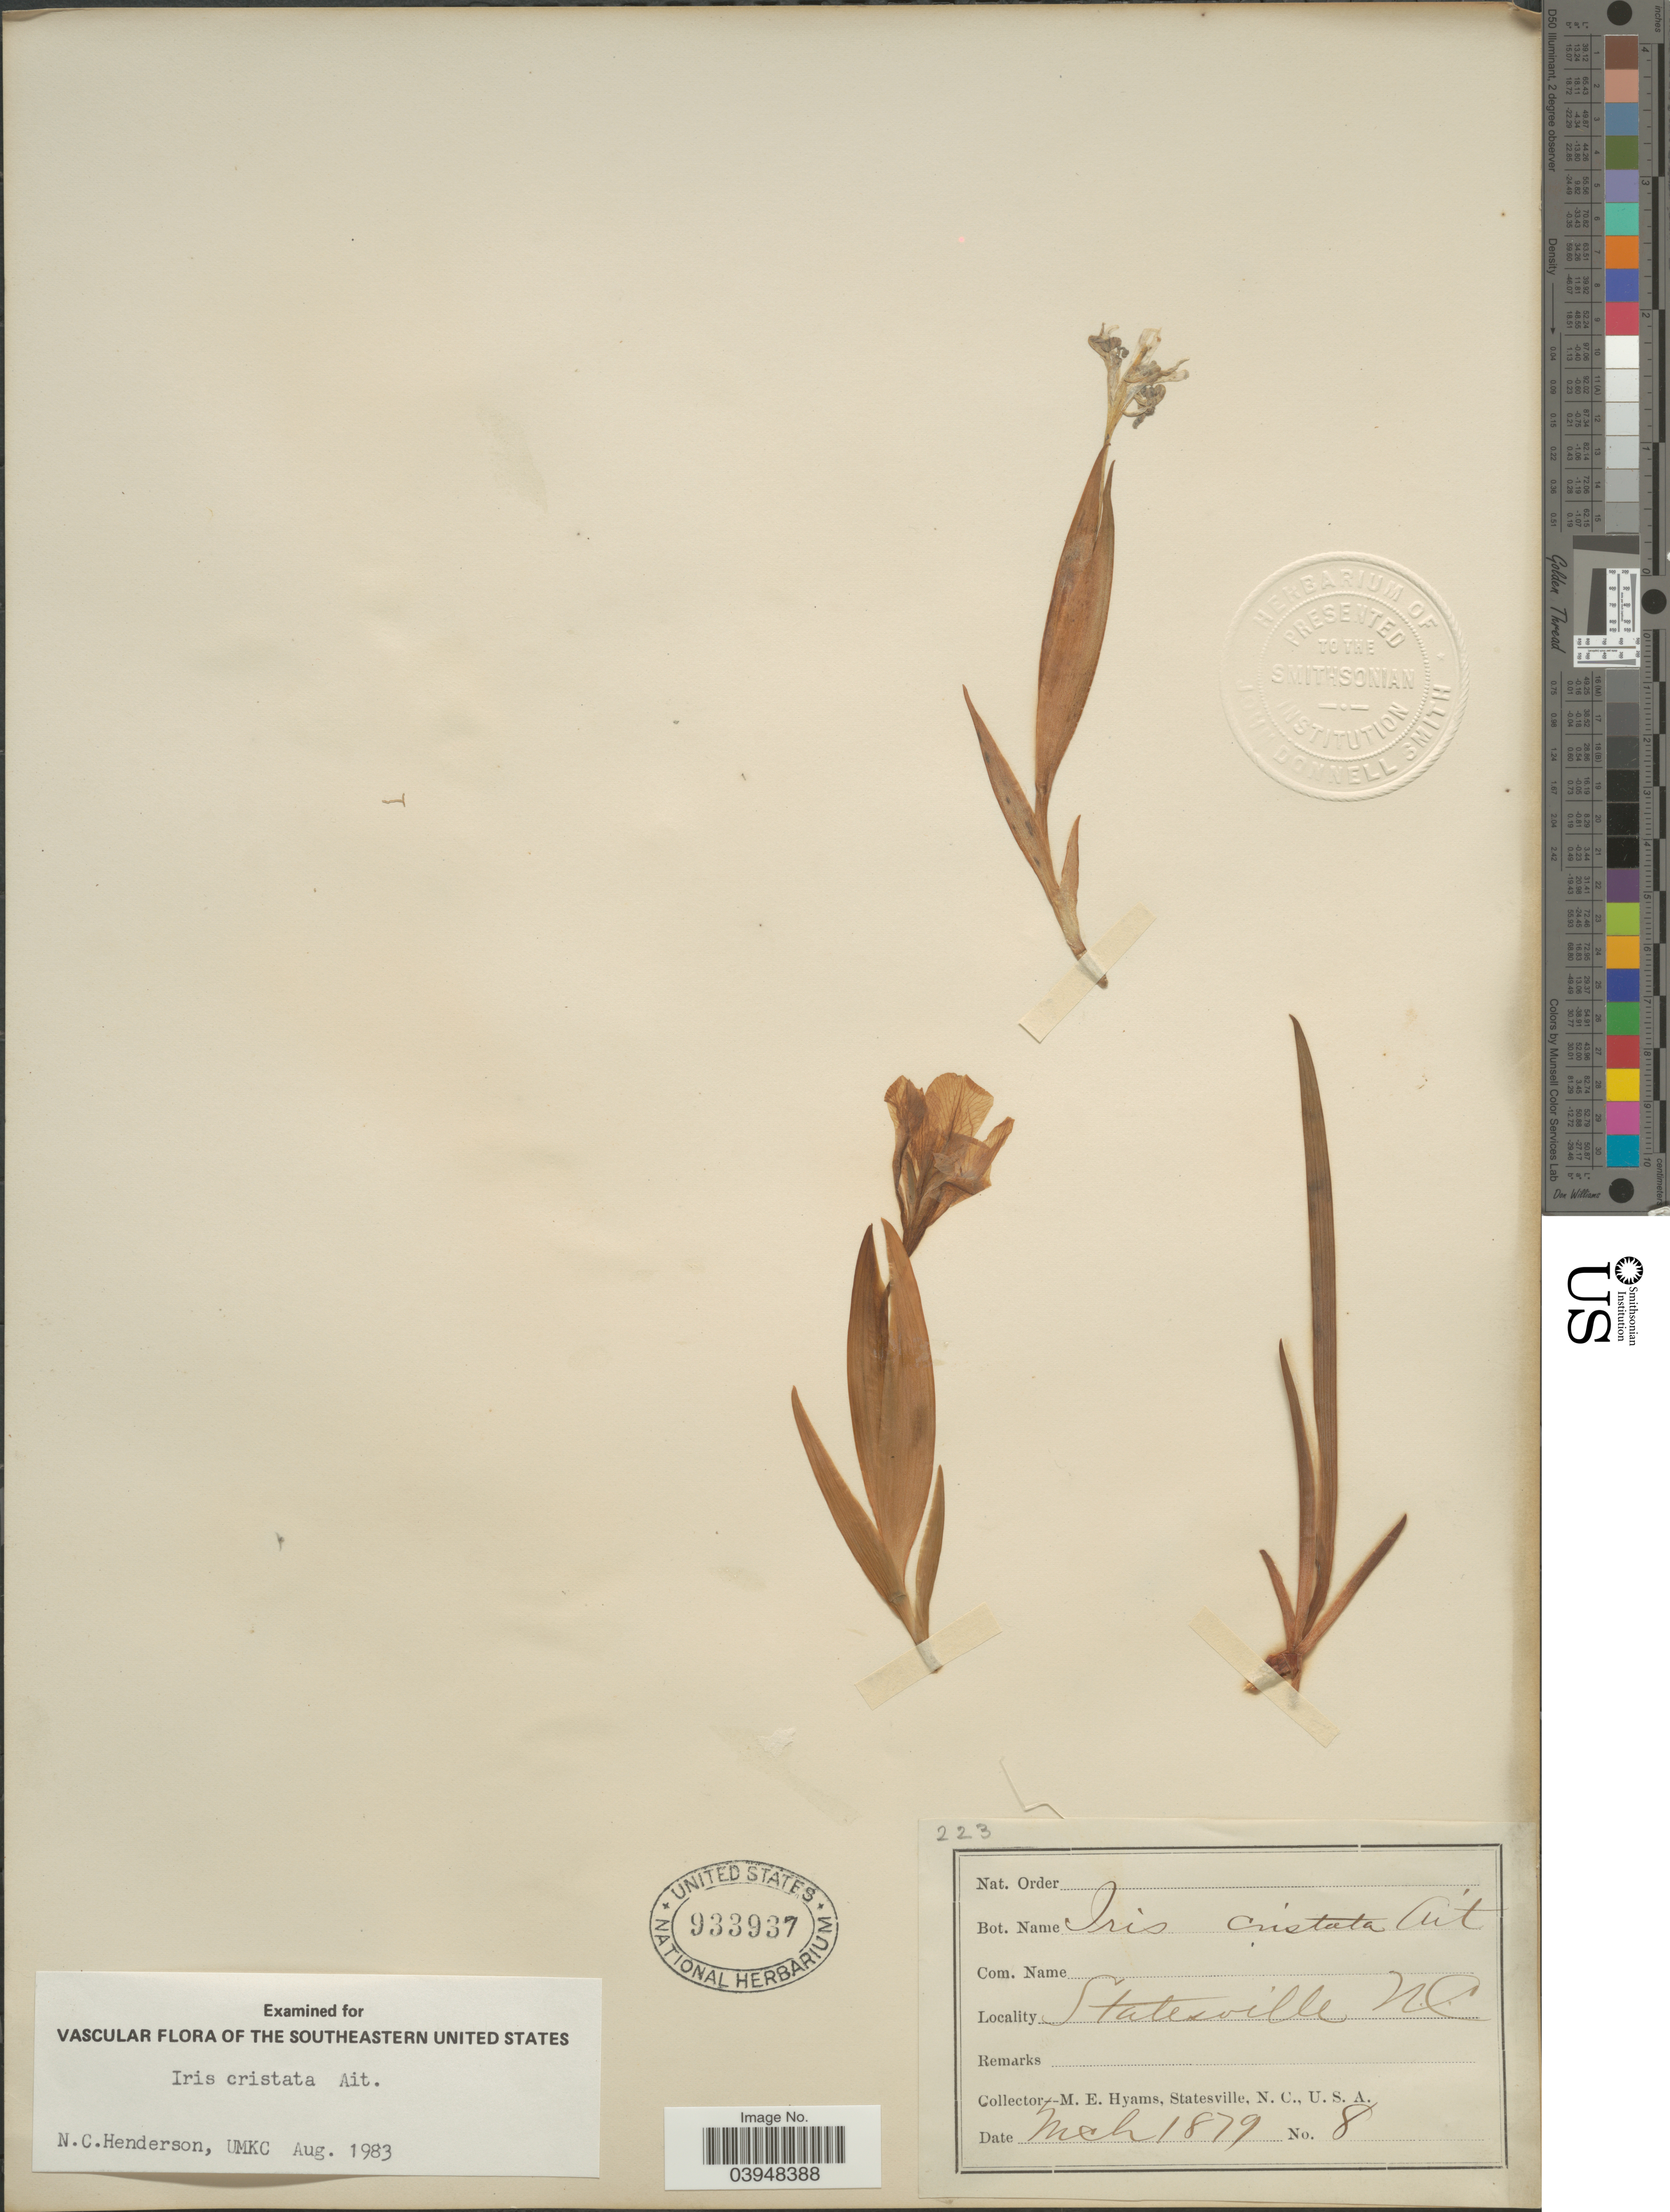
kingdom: Plantae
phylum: Tracheophyta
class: Liliopsida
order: Asparagales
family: Iridaceae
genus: Iris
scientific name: Iris cristata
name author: Aiton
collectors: M. E. Hyams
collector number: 8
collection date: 1879-03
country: United States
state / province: North Carolina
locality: Statesville.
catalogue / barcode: US 933937